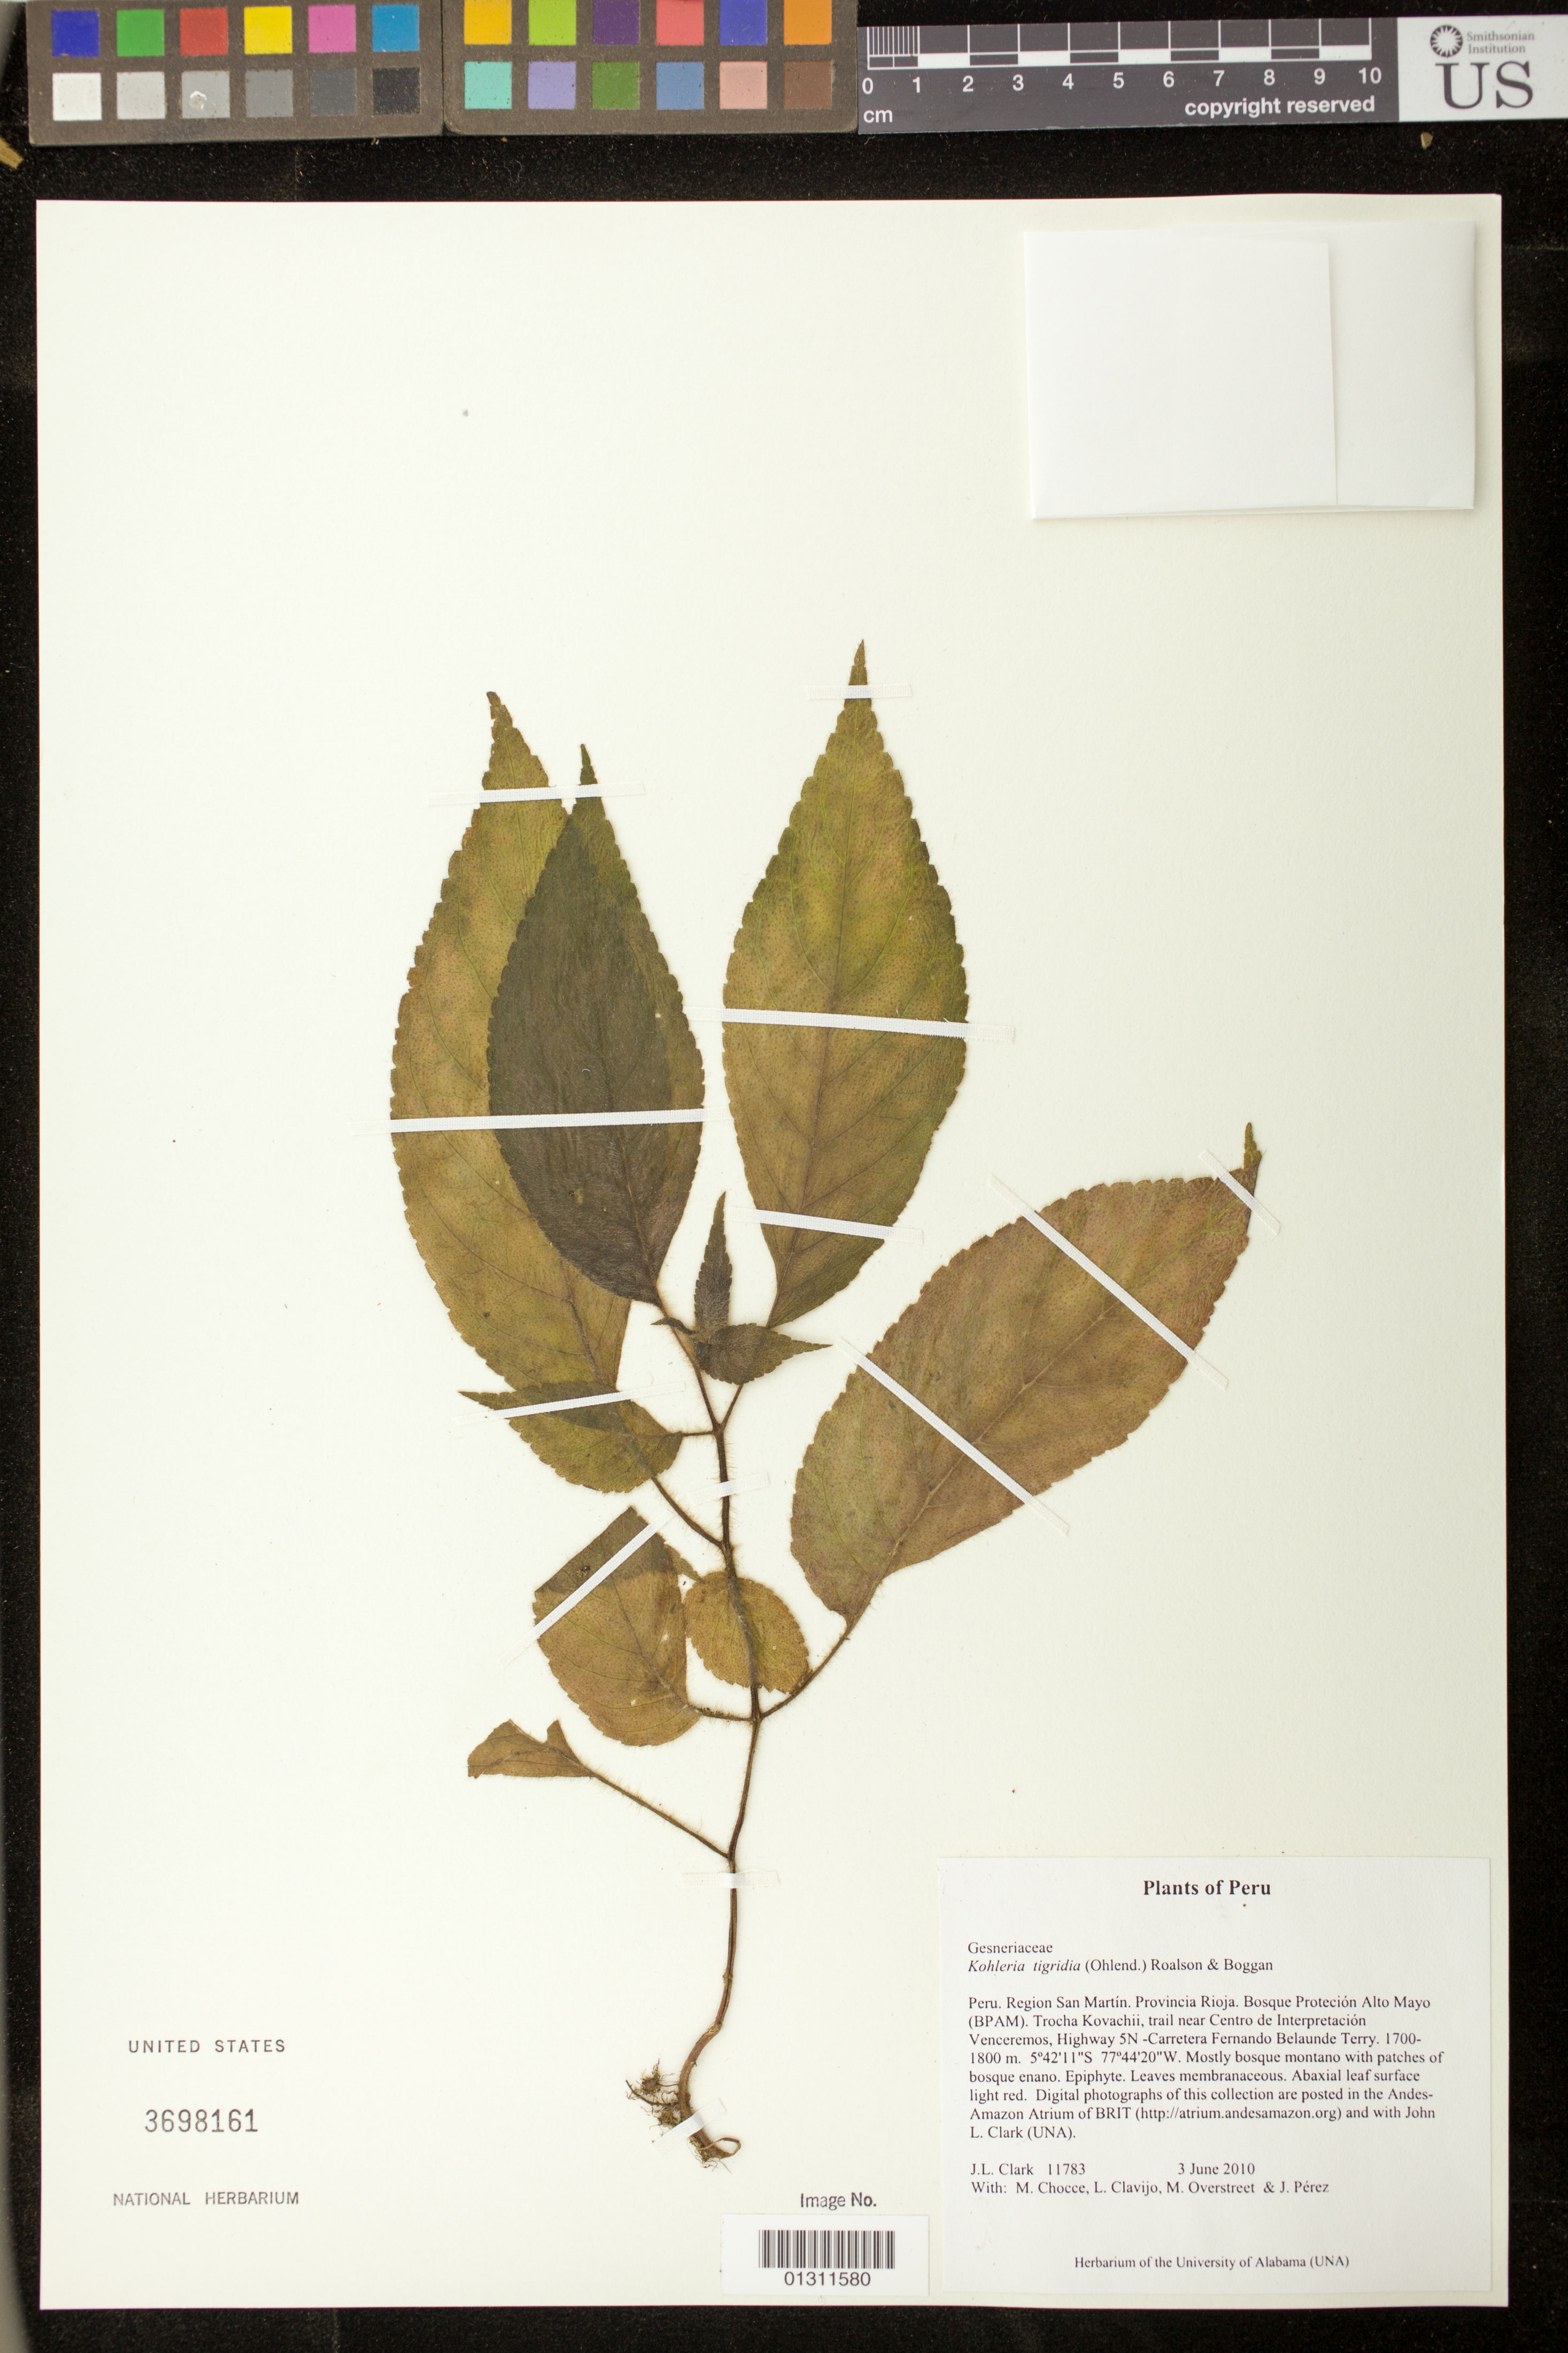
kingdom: Plantae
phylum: Tracheophyta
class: Magnoliopsida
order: Lamiales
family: Gesneriaceae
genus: Kohleria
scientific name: Kohleria tigridia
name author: (Ohlend.) Roalson & Boggan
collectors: J. L. Clark, M. Chocce, L. Clavijo, M. Overstreet & J. Perez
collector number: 11783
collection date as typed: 03 Jun 2010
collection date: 2010-06-03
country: Peru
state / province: San Martín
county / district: Rioja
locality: Region San Martin, Bosque Protecion Alto Mayo (BPAM). Trocha Kovachii, trail near Centro de Interpretacion Venceremos, Highway 5N-Carretera Fernando Belaunde Terry.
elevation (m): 1700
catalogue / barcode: US 3698161